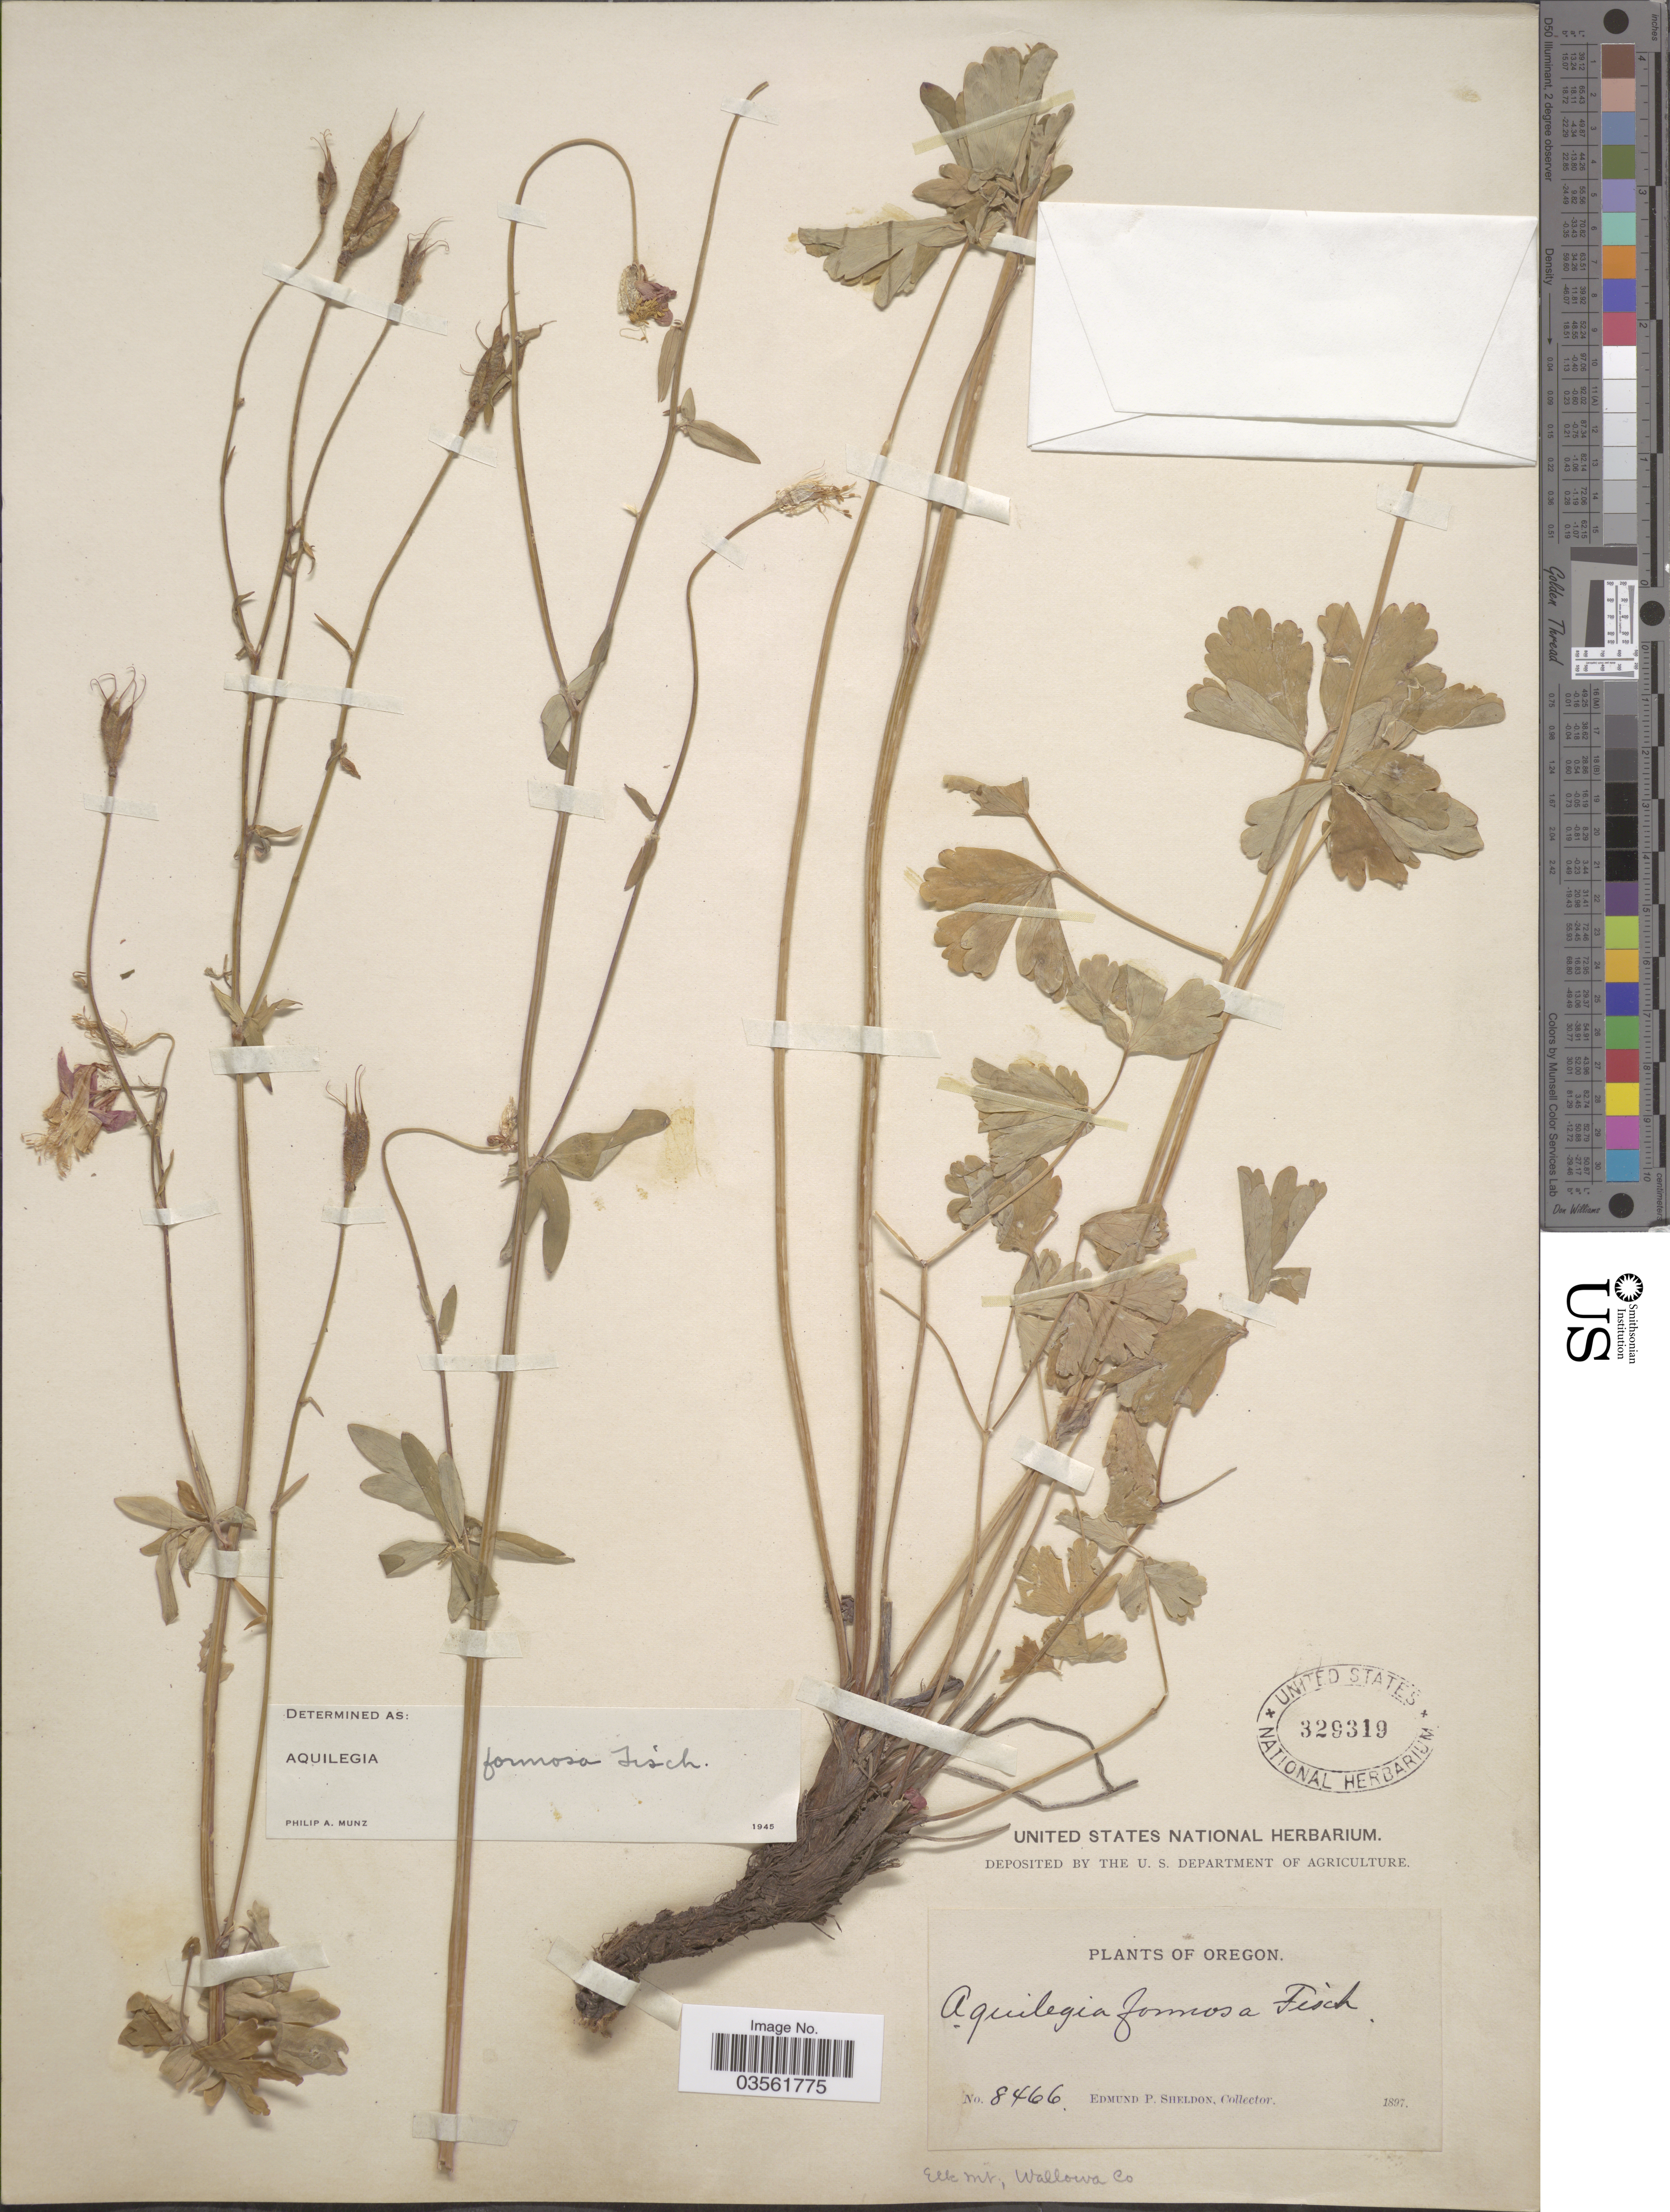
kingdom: Plantae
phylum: Tracheophyta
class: Magnoliopsida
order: Ranunculales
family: Ranunculaceae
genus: Aquilegia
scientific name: Aquilegia formosa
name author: Fisch. ex DC.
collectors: E. P. Sheldon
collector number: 8466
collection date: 1897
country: United States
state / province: Oregon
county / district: Wallowa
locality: Elk Mt., Wallowa Co.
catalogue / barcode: US 329319